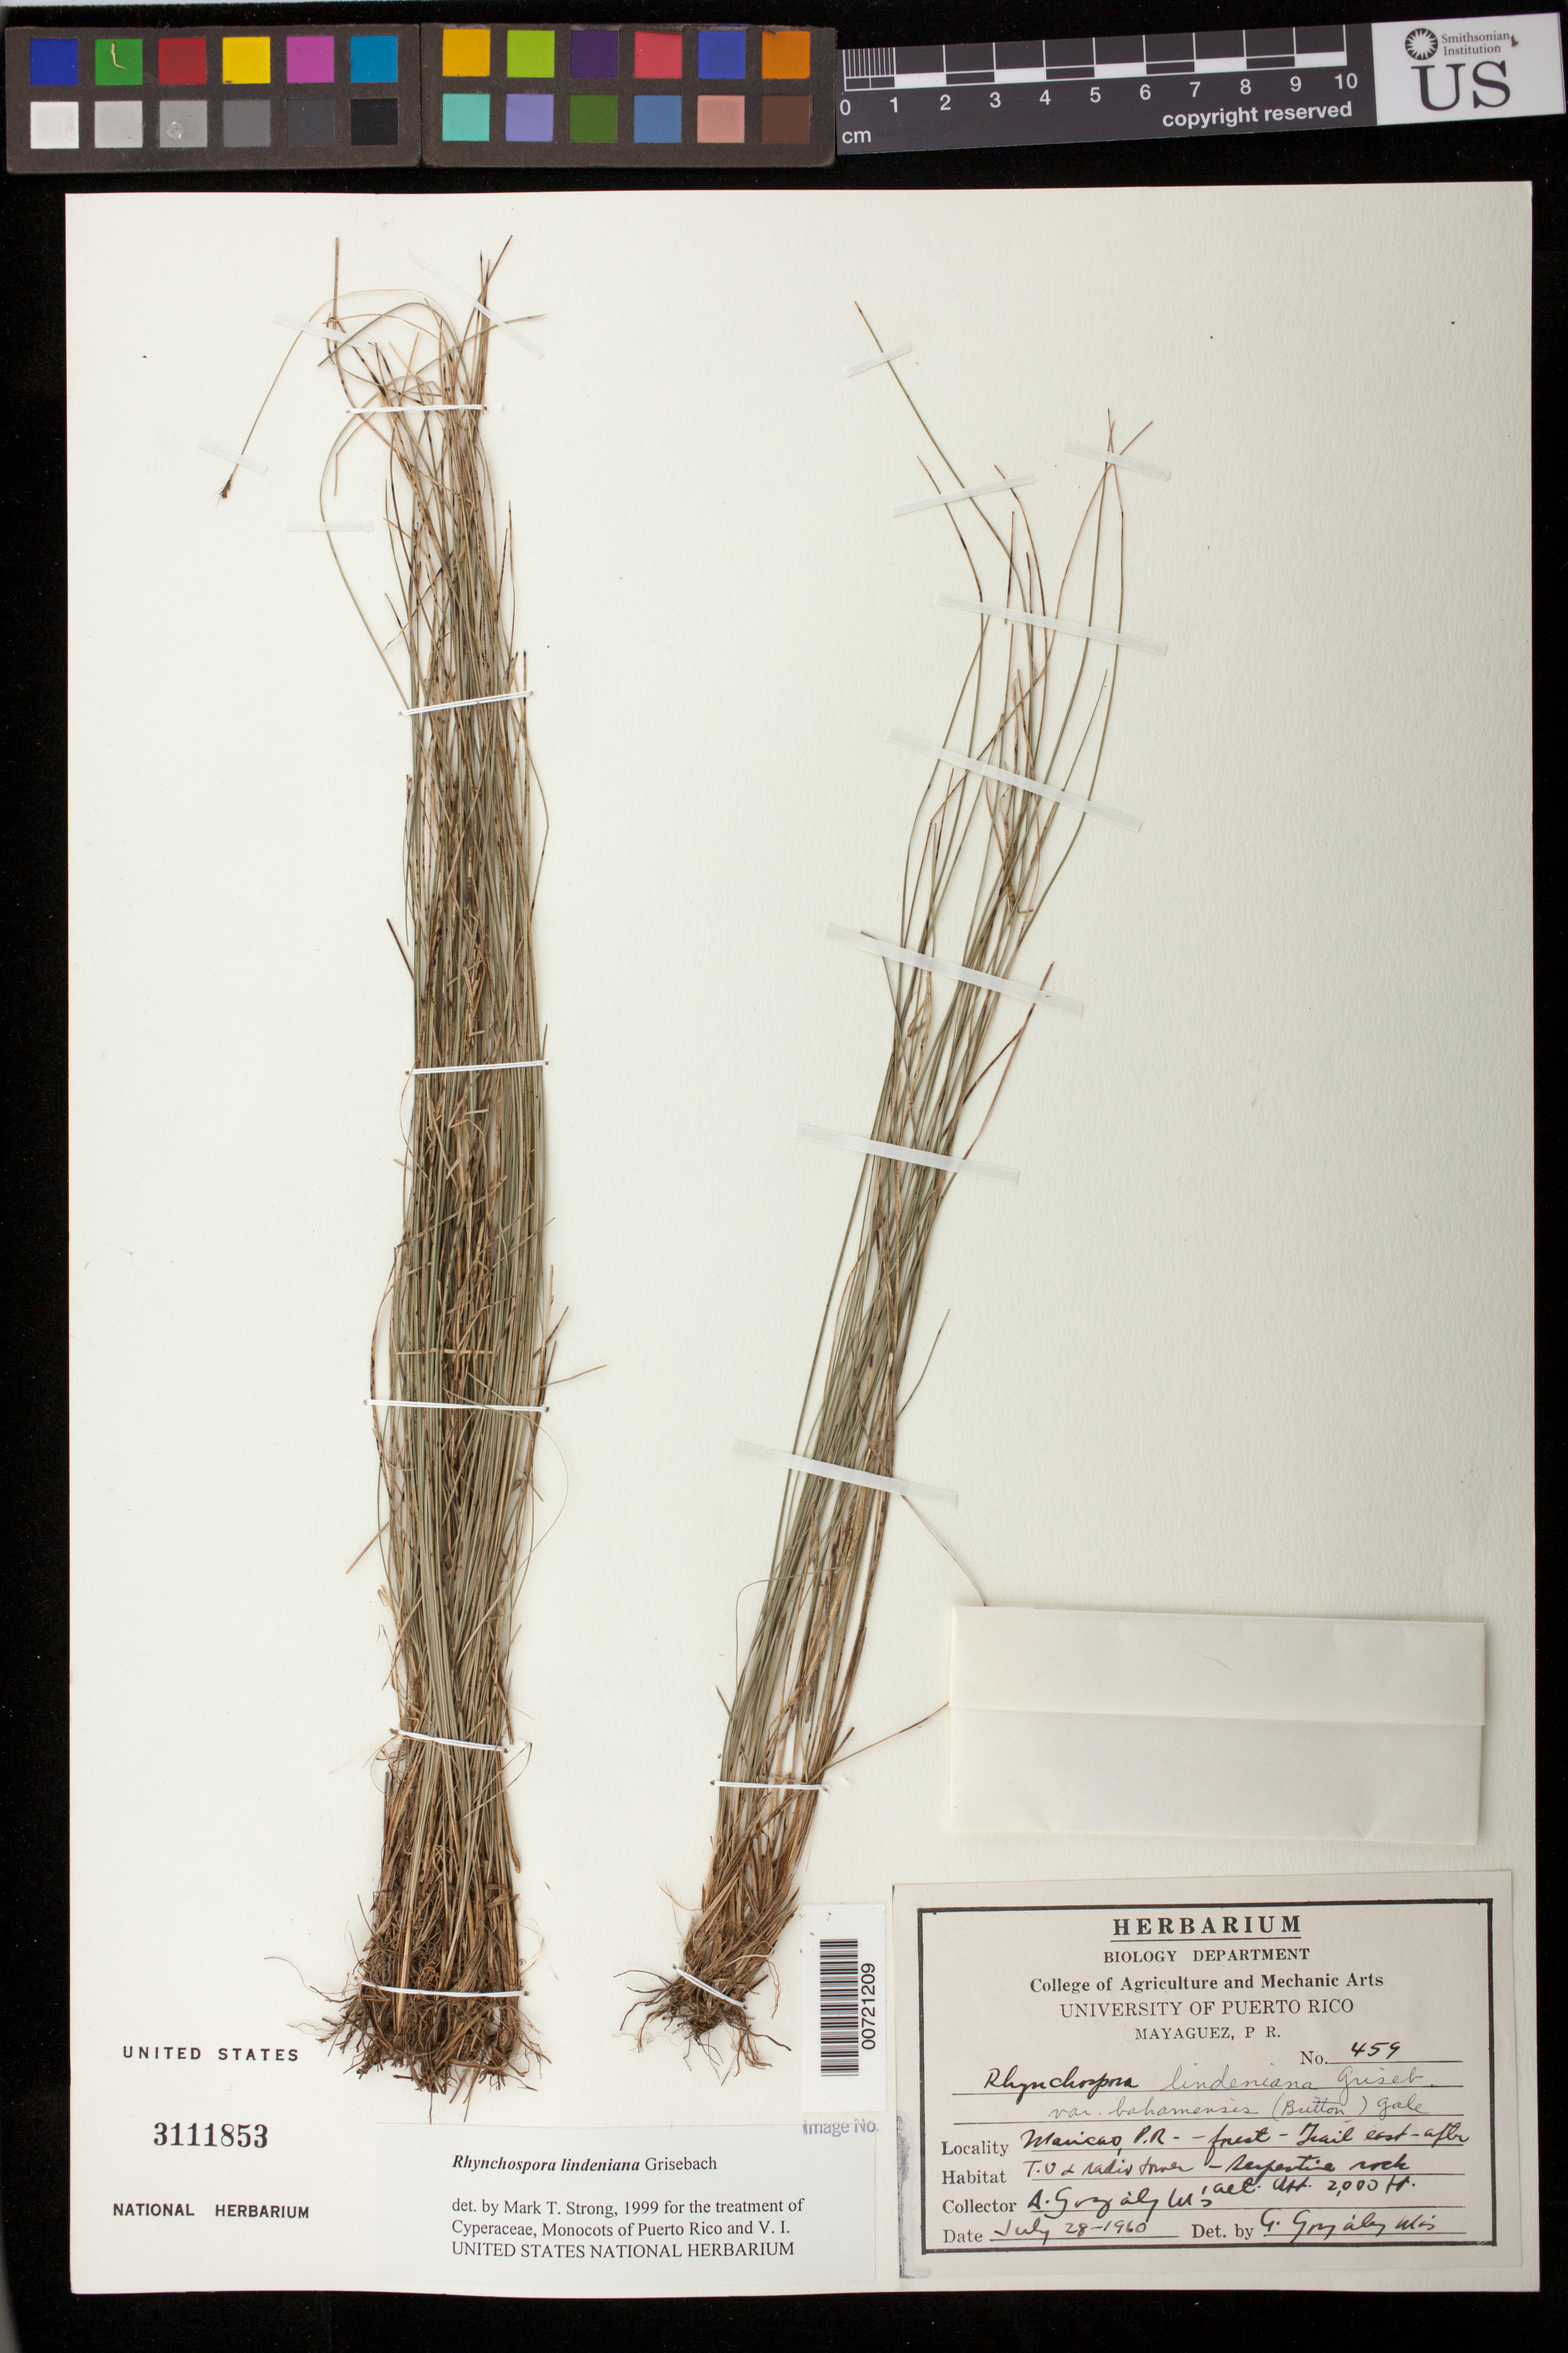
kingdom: Plantae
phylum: Tracheophyta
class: Liliopsida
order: Poales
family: Cyperaceae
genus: Rhynchospora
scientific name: Rhynchospora lindeniana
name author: Griseb.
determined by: Strong, M. T., (US), Smithsonian Institution - National Museum of Natural History (UNITED STATES)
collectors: A. González Más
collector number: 459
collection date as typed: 28 Jul 1960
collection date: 1960-07-28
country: Puerto Rico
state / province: Maricao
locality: Maricao: Maricao Forest trail E of T.V. and radio tower.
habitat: On serpentine rock.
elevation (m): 610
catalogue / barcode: US 3111853